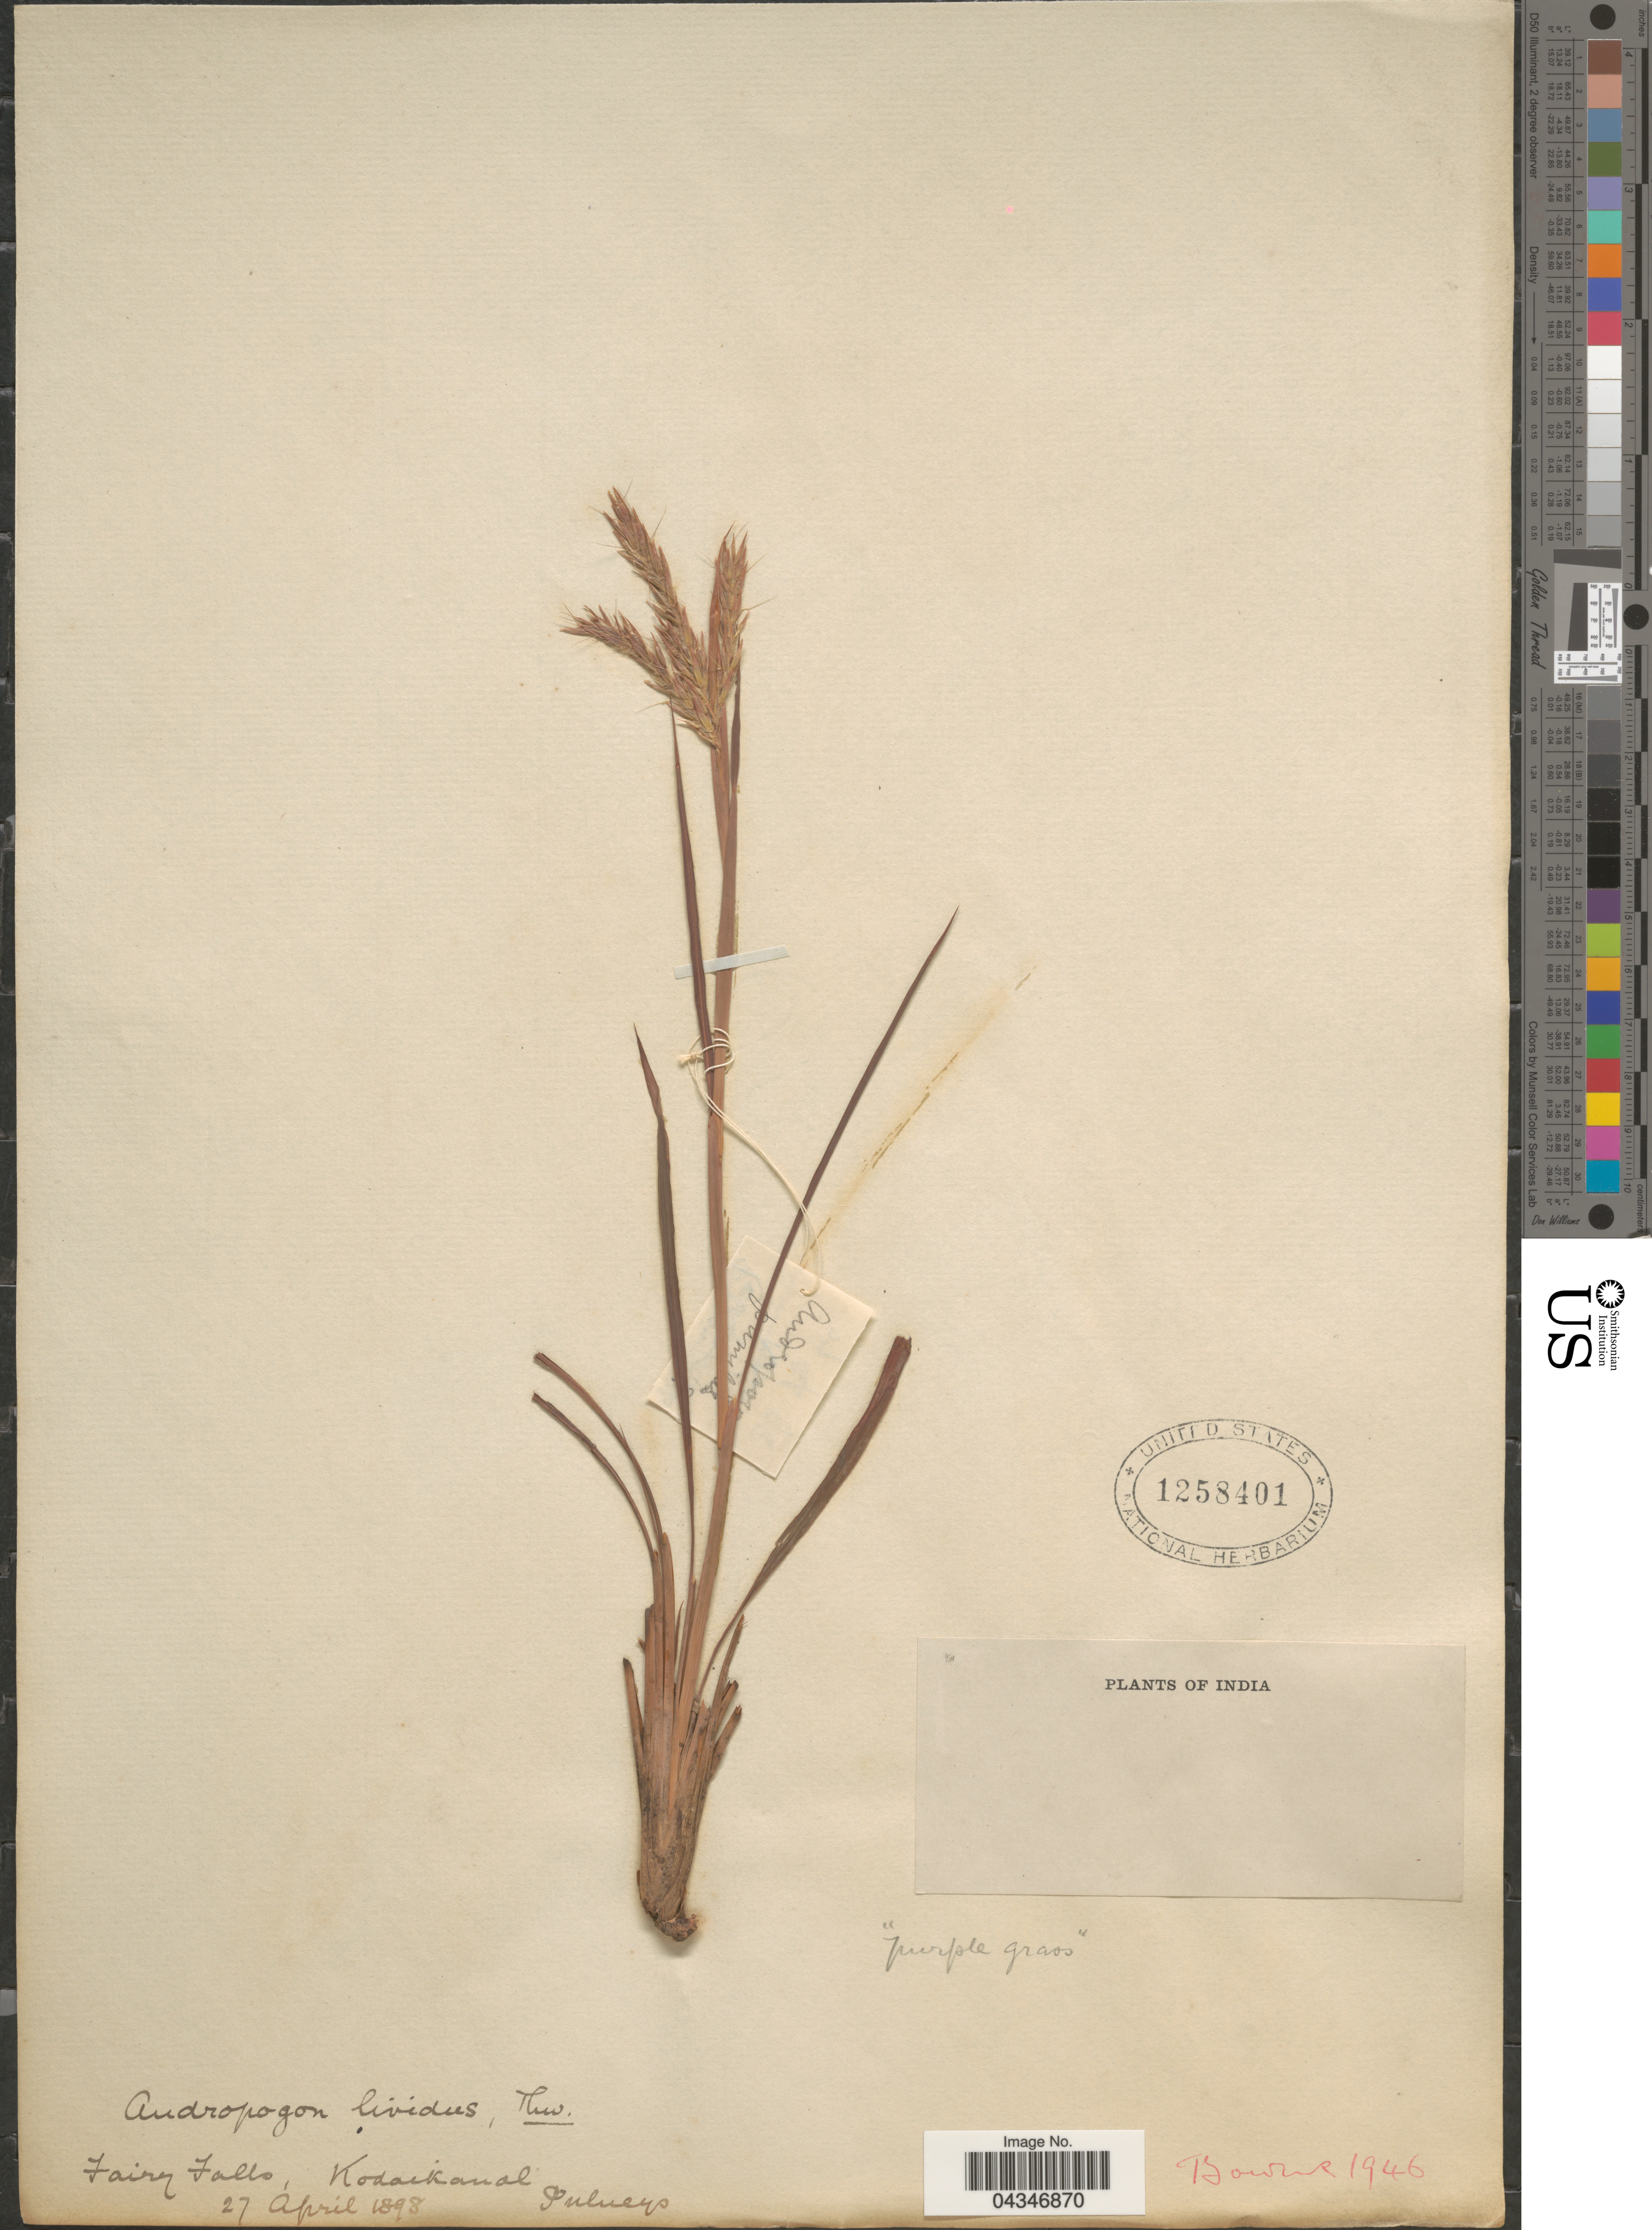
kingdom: Plantae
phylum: Tracheophyta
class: Liliopsida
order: Poales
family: Poaceae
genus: Andropogon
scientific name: Andropogon lividus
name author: Thwaites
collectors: -- Bourne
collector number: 1946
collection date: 1898-04-27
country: India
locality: Fairy Falls, Kodaikanal Pulneys.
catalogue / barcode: US 1258401